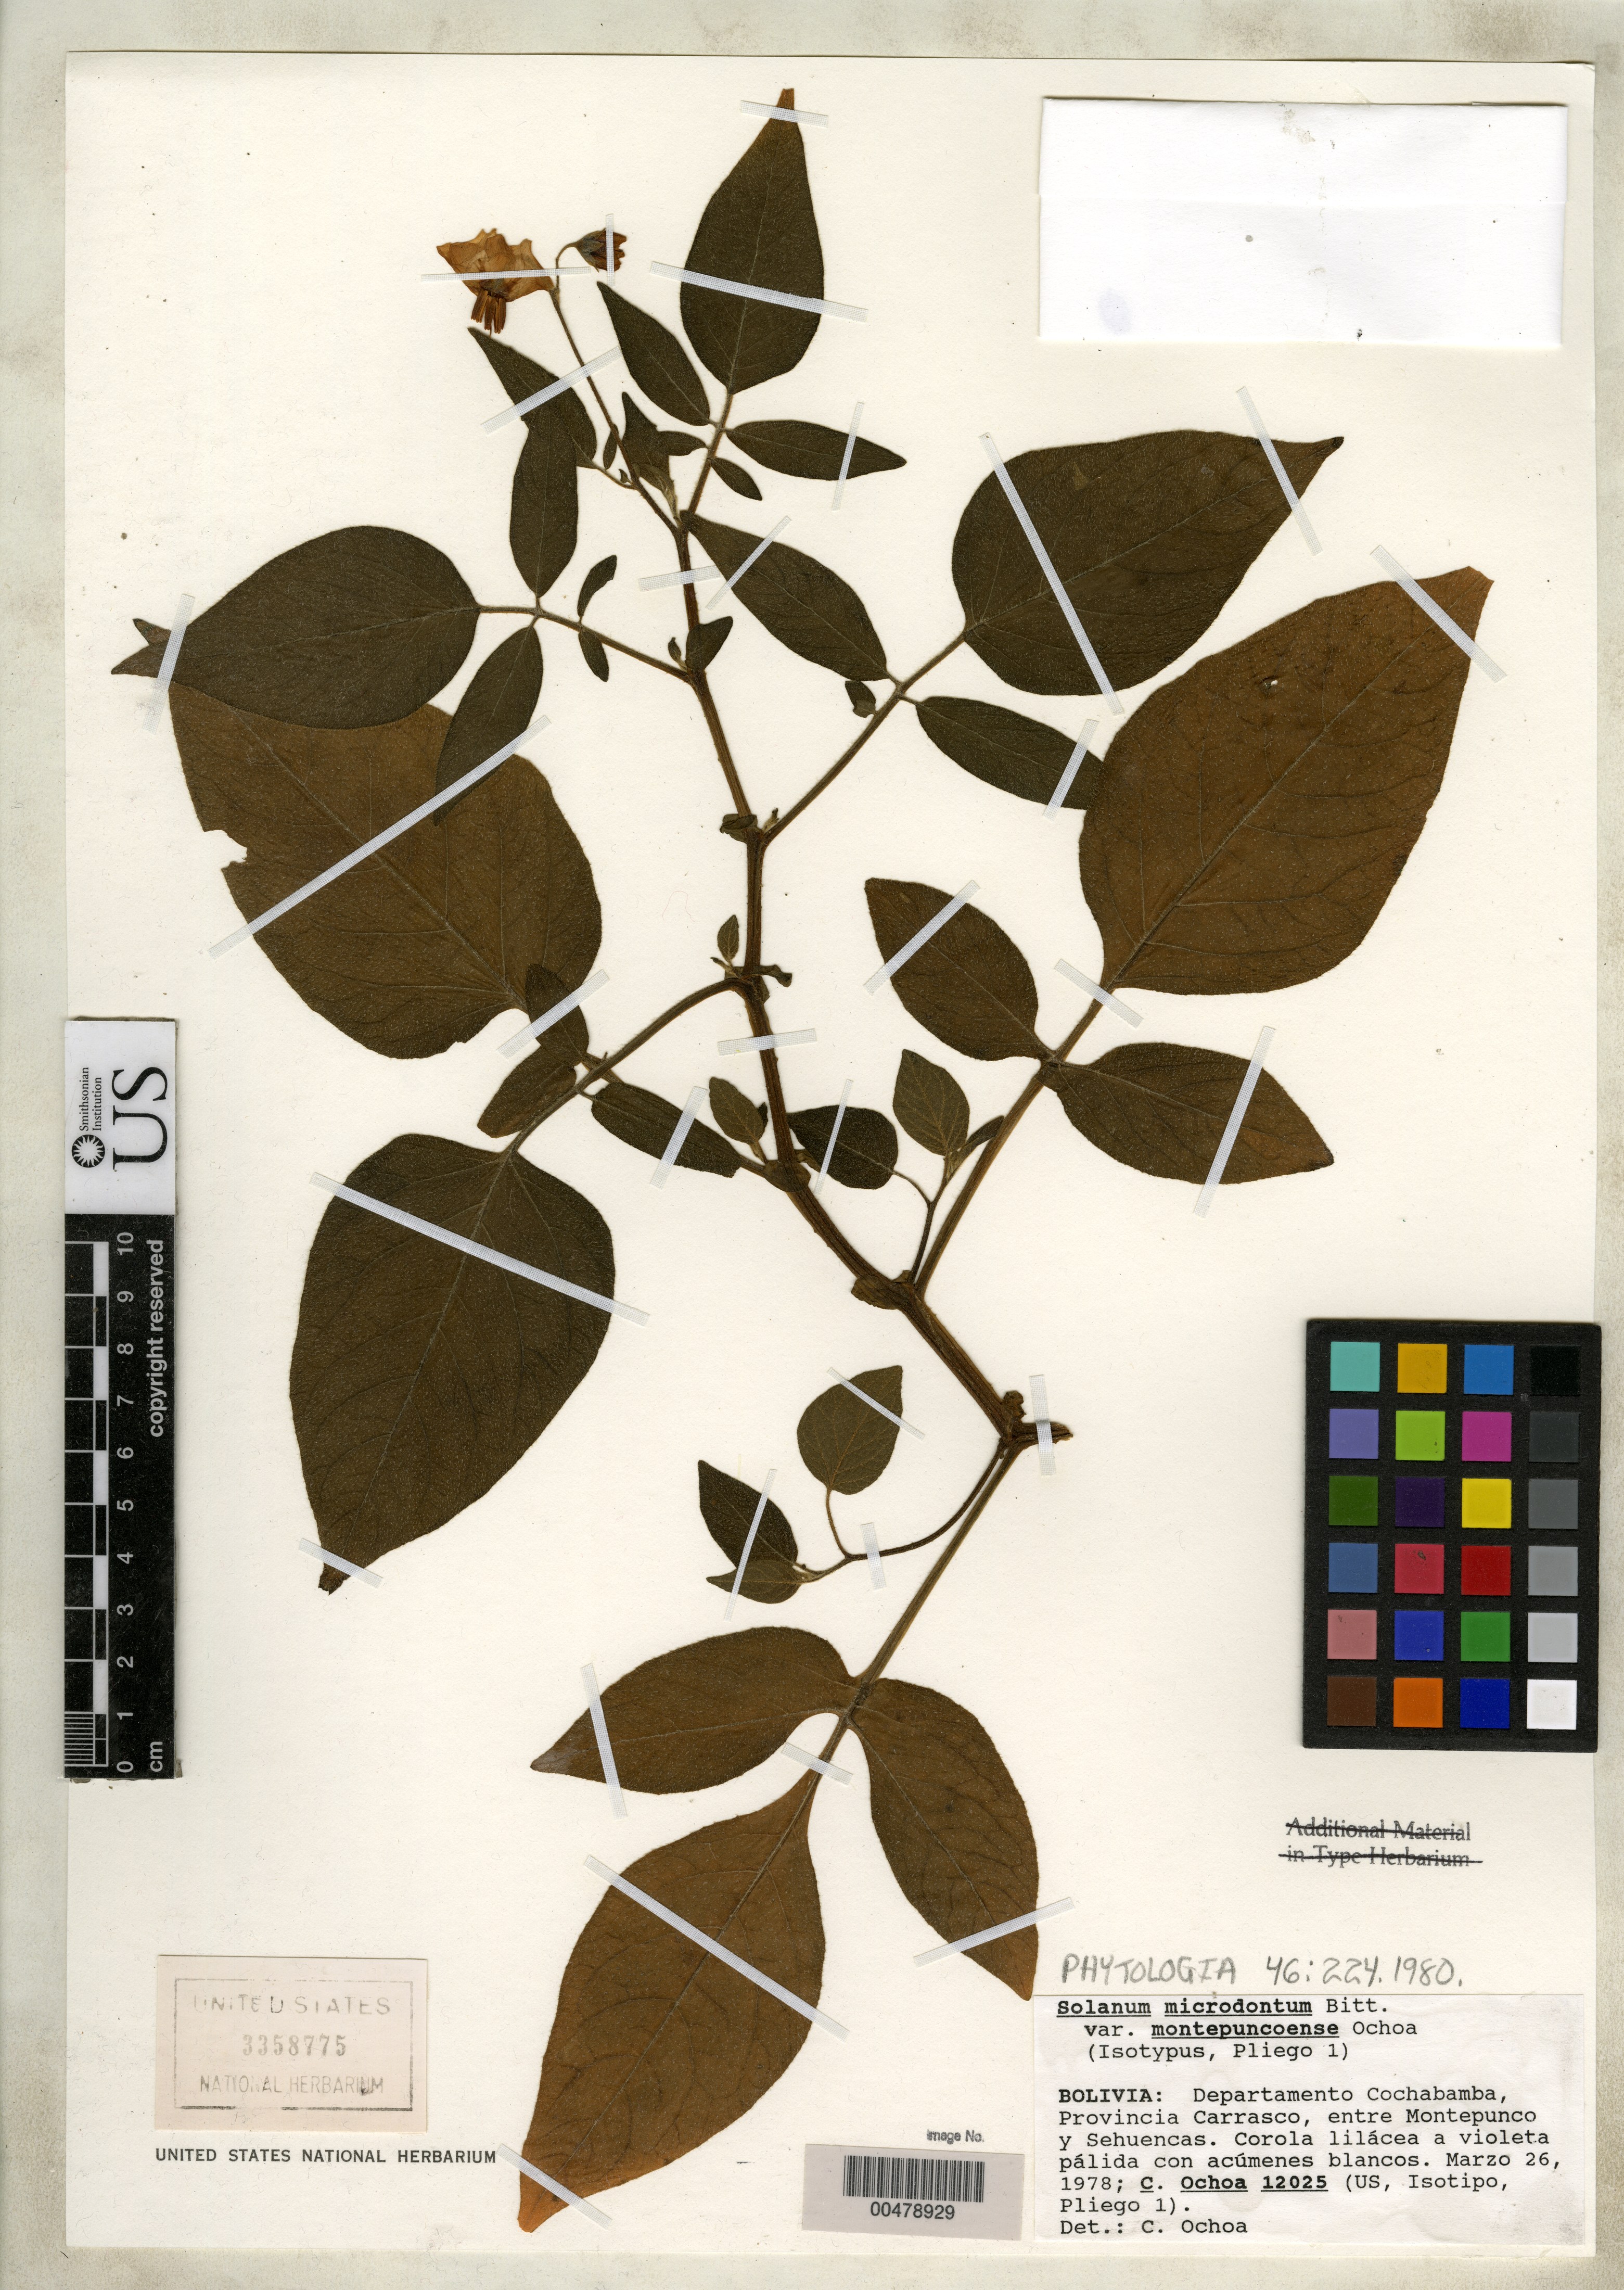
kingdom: Plantae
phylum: Tracheophyta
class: Magnoliopsida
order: Solanales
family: Solanaceae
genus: Solanum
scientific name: Solanum microdontum var. montepuncoense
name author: Ochoa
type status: Isotype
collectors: C. Ochoa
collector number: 12025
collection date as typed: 26 Mar 1978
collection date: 1978-03-26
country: Bolivia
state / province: Cochabamba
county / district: Carrasco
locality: Entre Montepunco & Sehuencas.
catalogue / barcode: US 3358775